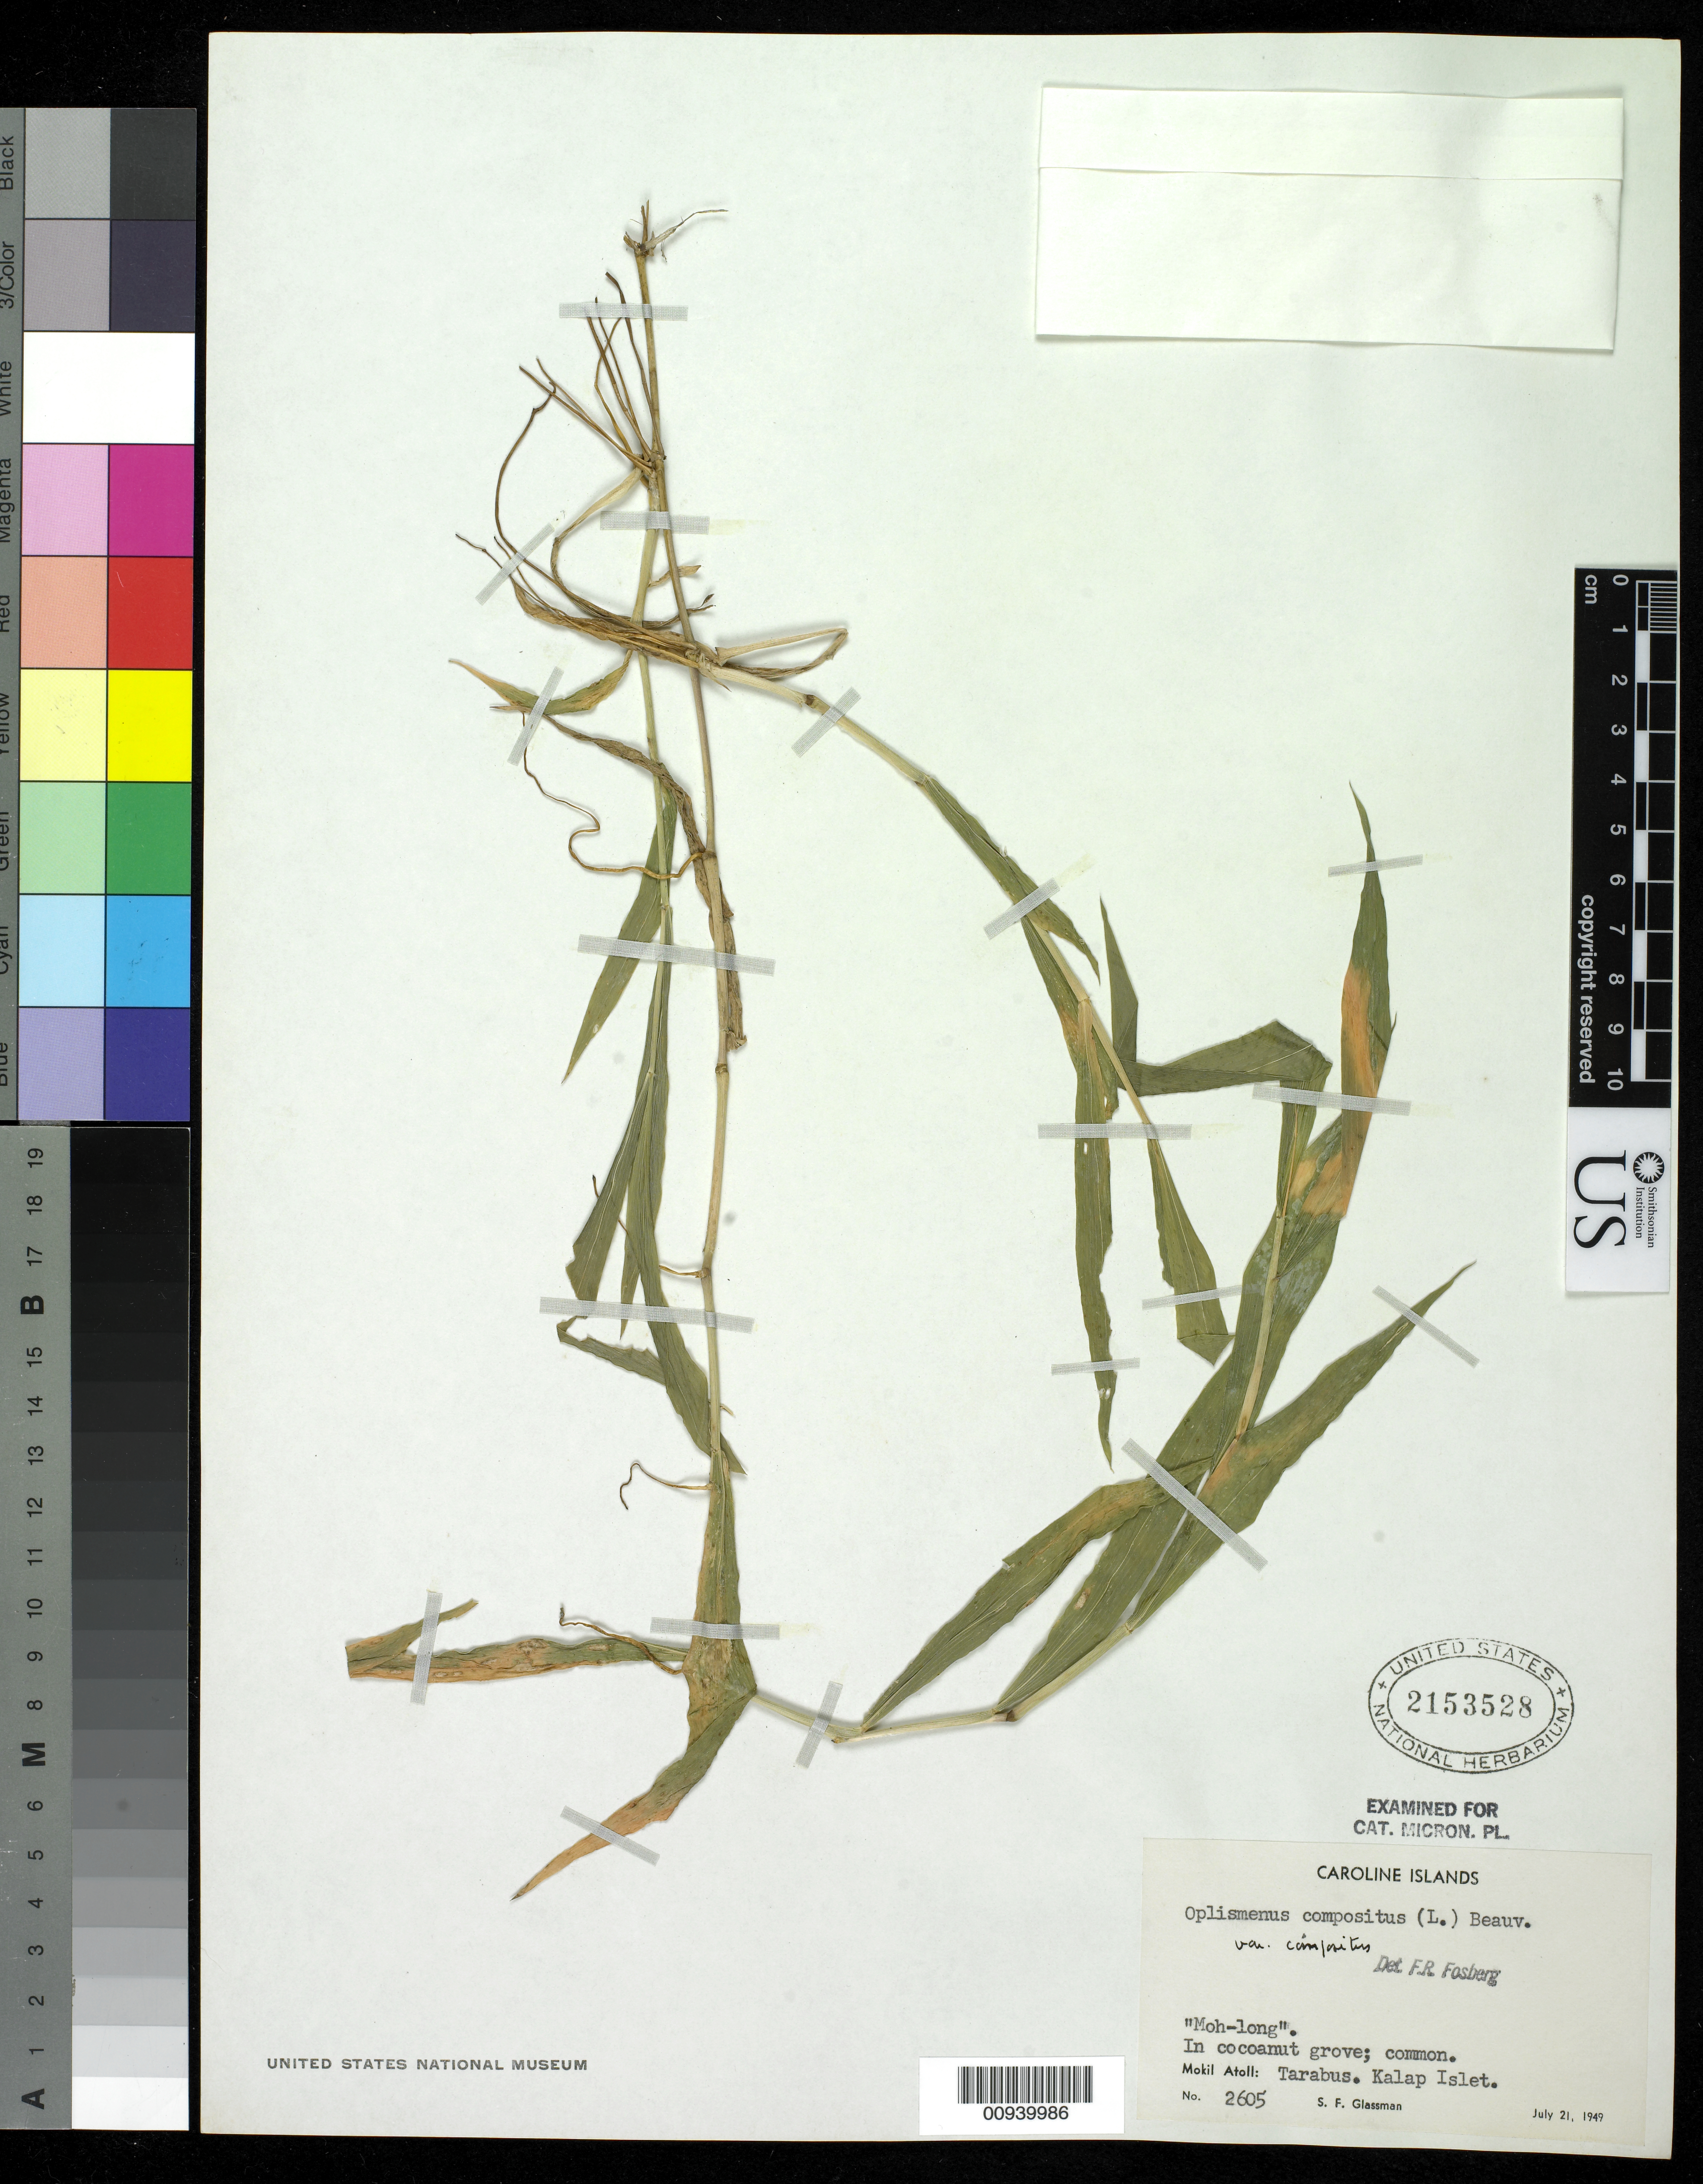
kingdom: Plantae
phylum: Tracheophyta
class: Liliopsida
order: Poales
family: Poaceae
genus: Oplismenus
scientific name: Oplismenus compositus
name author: (L.) P. Beauv.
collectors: S. F. Glassman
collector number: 2605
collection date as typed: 21 Jul 1949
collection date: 1949-07-21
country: Micronesia, Federated States of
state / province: Pohnpei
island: Mwokil (Mokil) Atoll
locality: Kalap Islet, Tarabus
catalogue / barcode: US 2153528